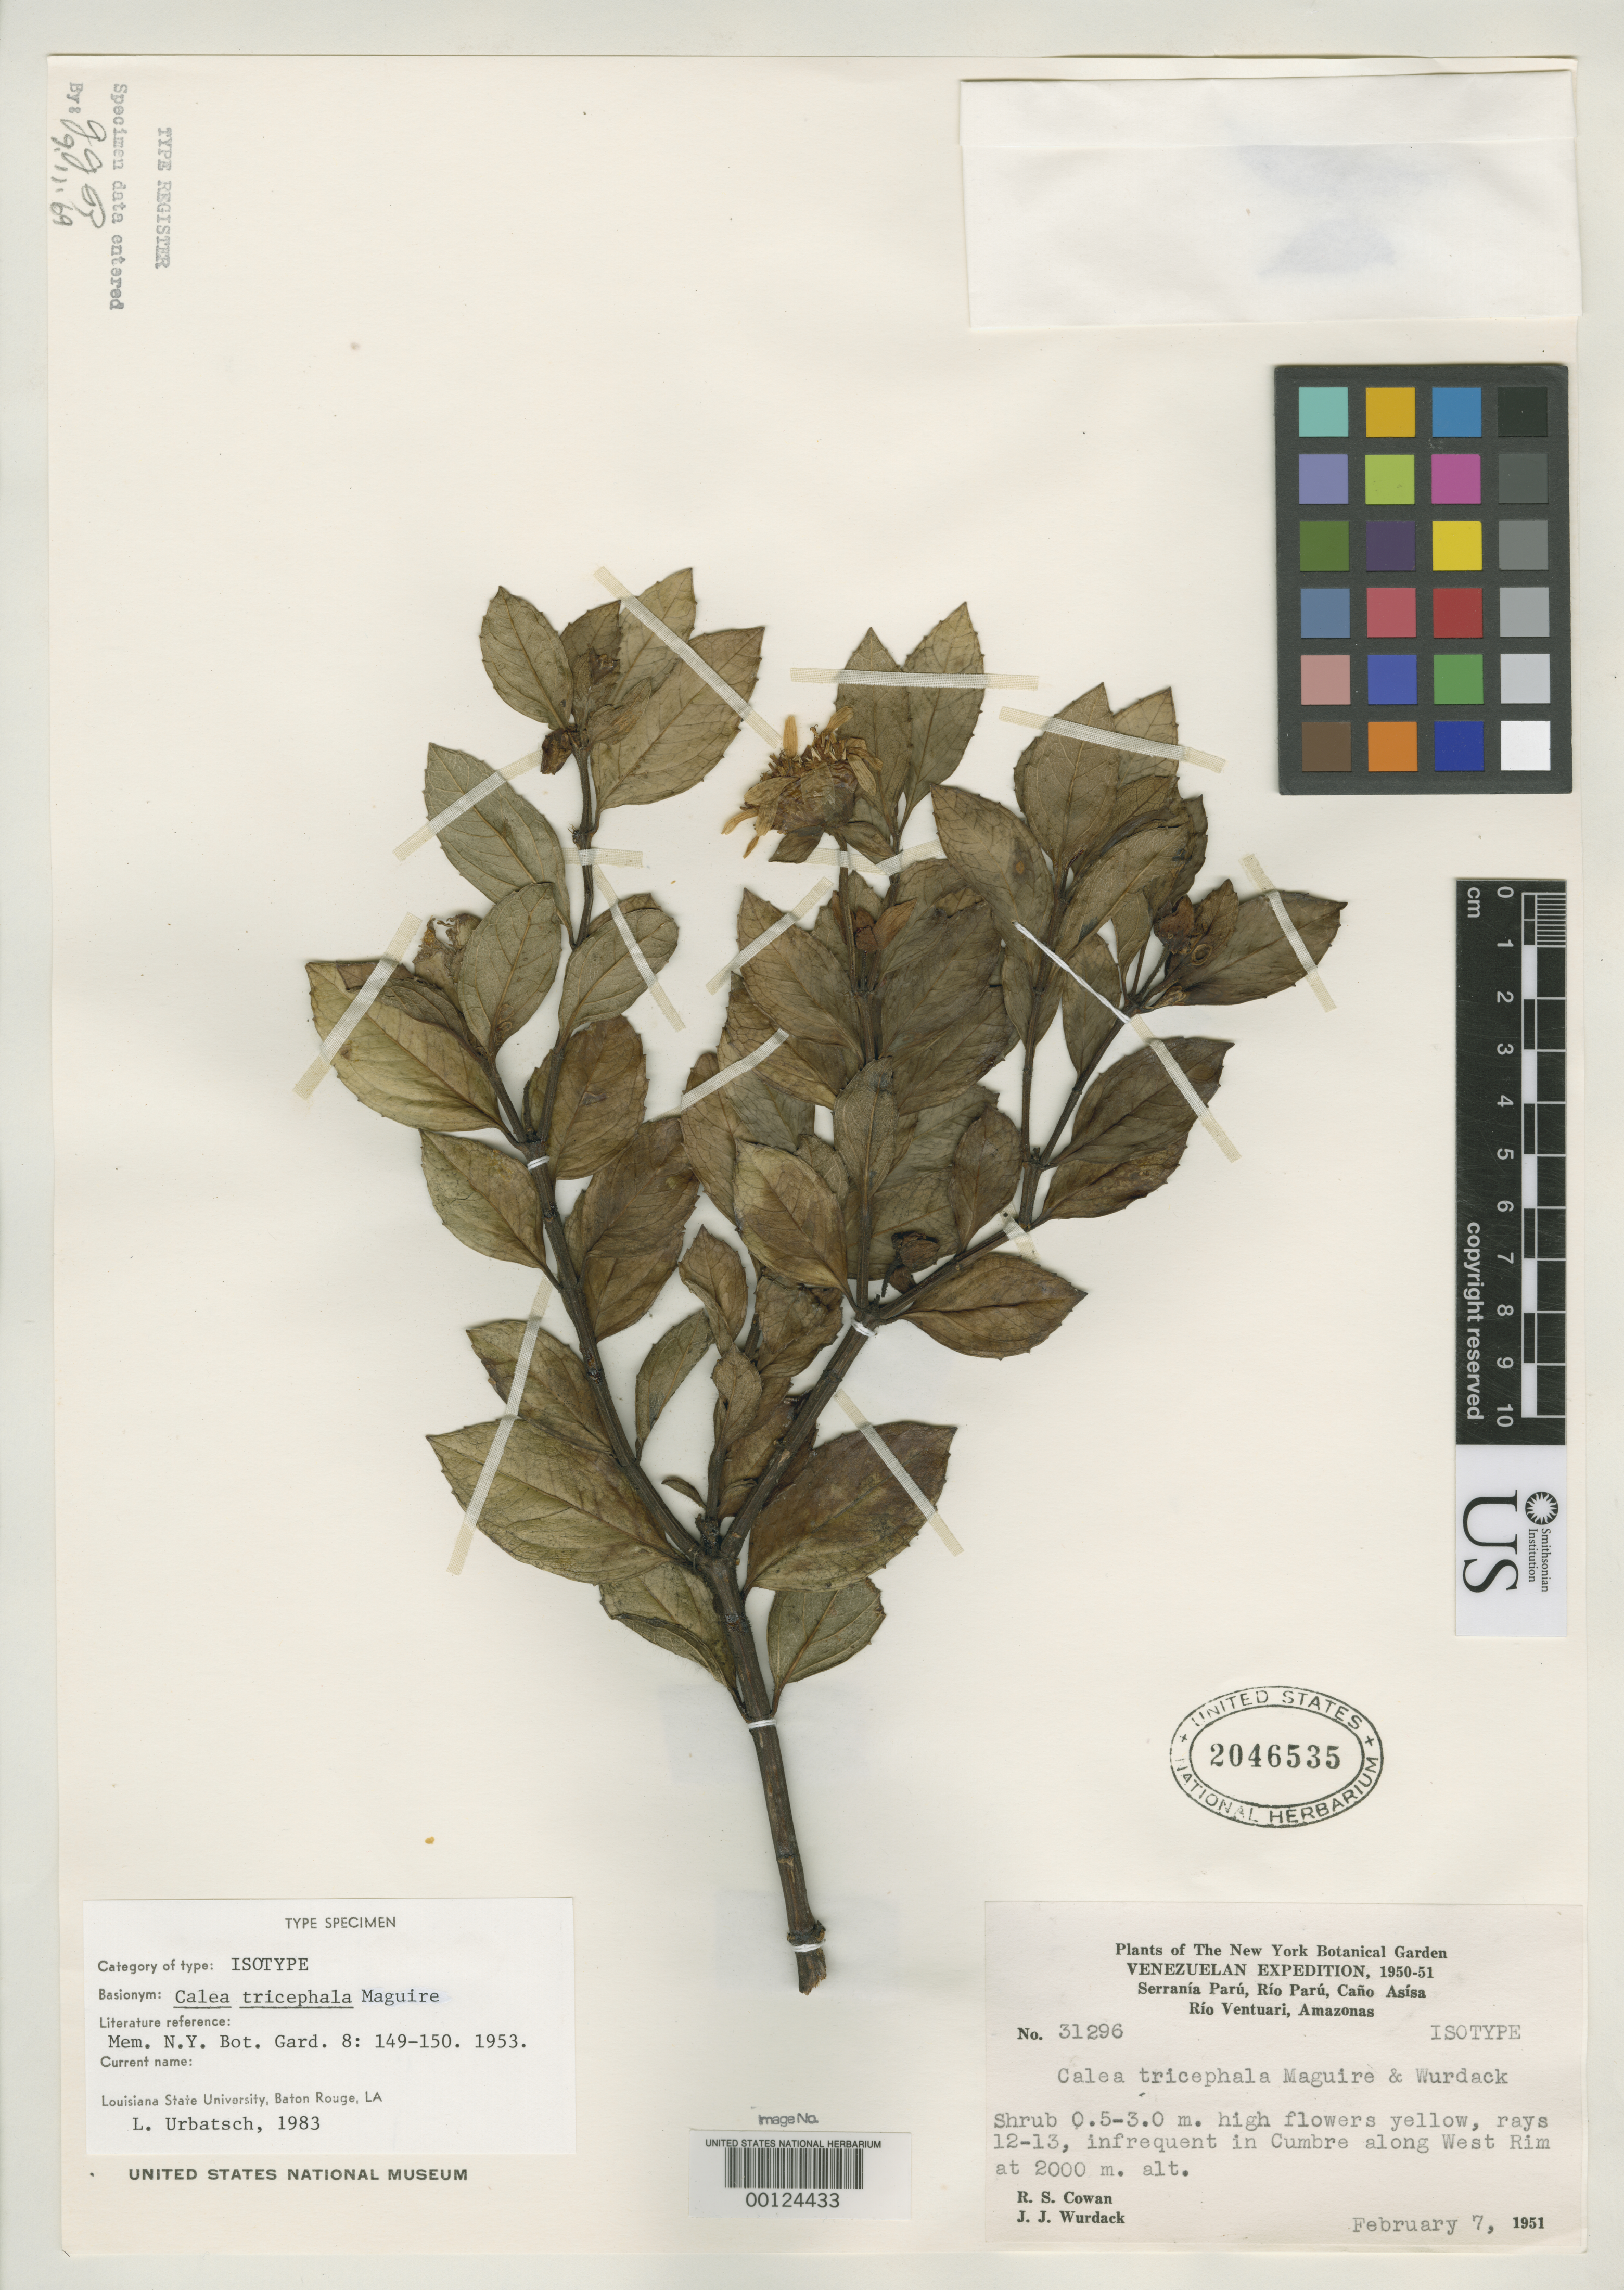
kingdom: Plantae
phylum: Tracheophyta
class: Magnoliopsida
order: Asterales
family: Asteraceae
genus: Calea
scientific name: Calea tricephala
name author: Maguire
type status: Isotype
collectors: R. S. Cowan & J. J. Wurdack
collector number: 31296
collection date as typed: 07 Feb 1951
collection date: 1951-02-07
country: Venezuela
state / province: Amazonas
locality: Cano Asisa, west rim.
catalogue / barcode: US 2046535